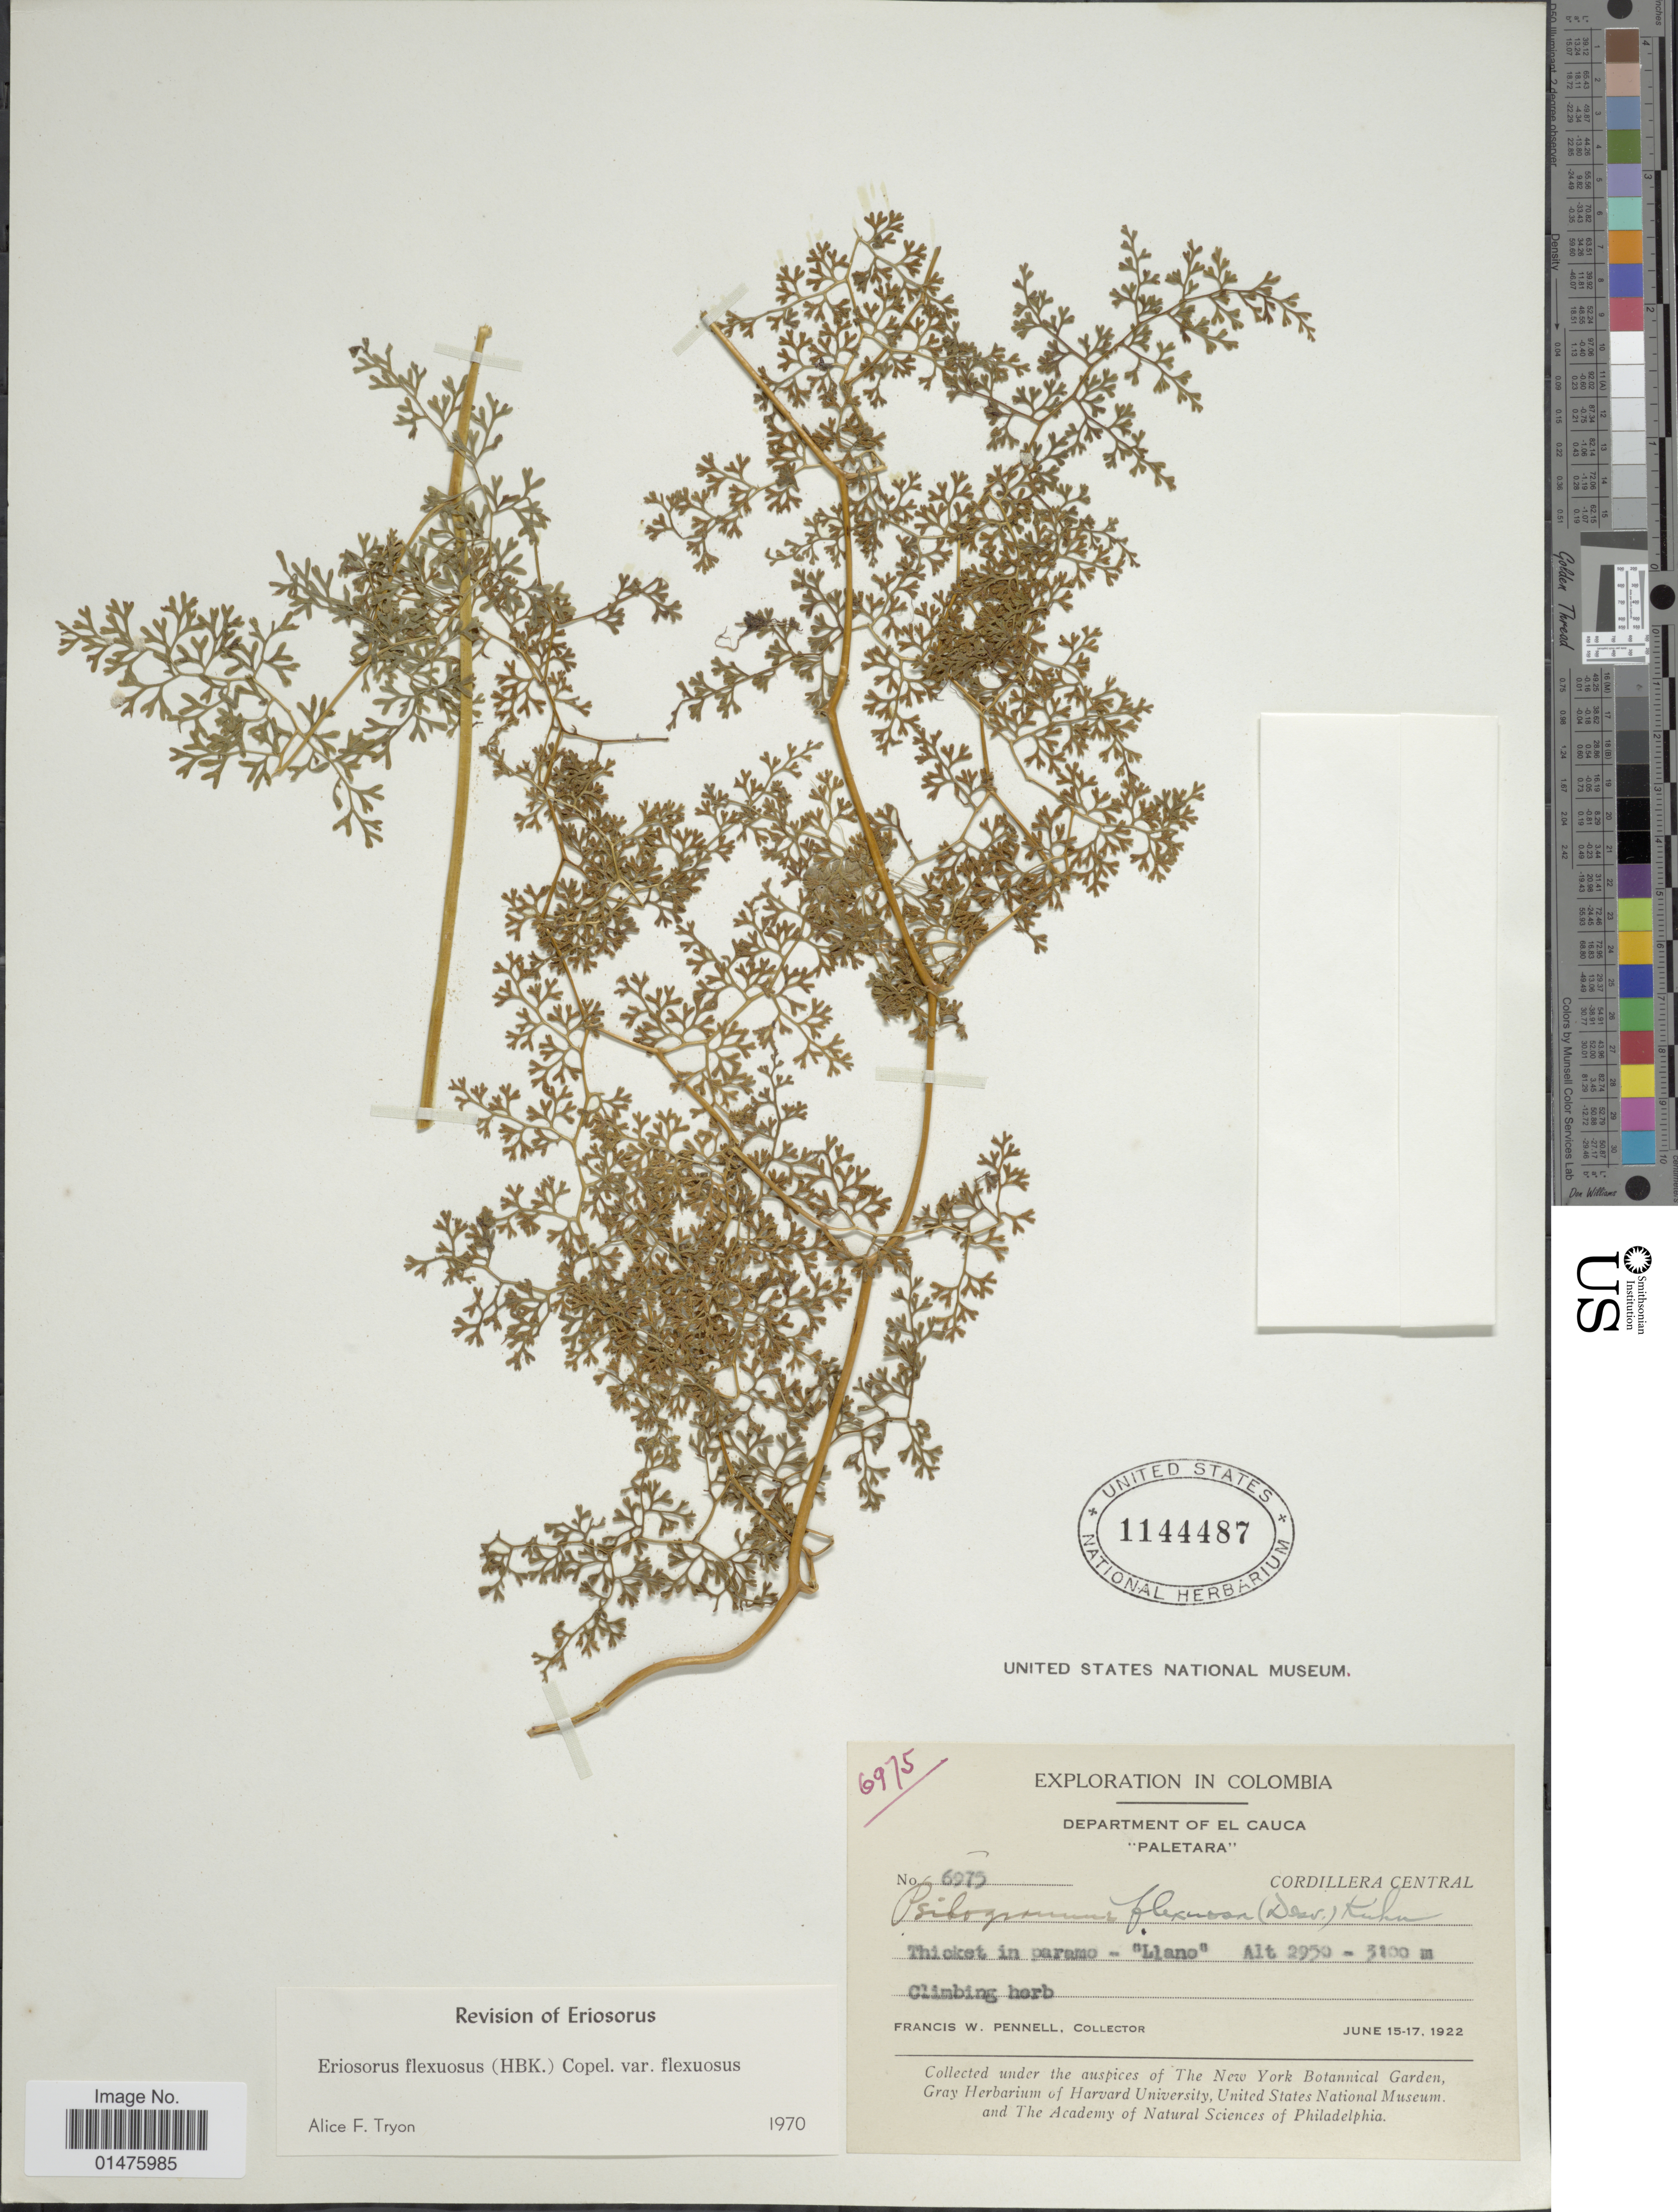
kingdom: Plantae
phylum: Tracheophyta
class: Polypodiopsida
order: Polypodiales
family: Pteridaceae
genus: Jamesonia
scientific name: Jamesonia flexuosa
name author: (Humb. & Bonpl.) Christenh.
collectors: F. W. Pennell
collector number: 6975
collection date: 1922-06-15/1922-06-17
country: Colombia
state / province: Cauca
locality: Department of EL Cauca 'Paletara' Cordillera Central, 'Llano'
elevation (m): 2950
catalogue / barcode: US 1144487